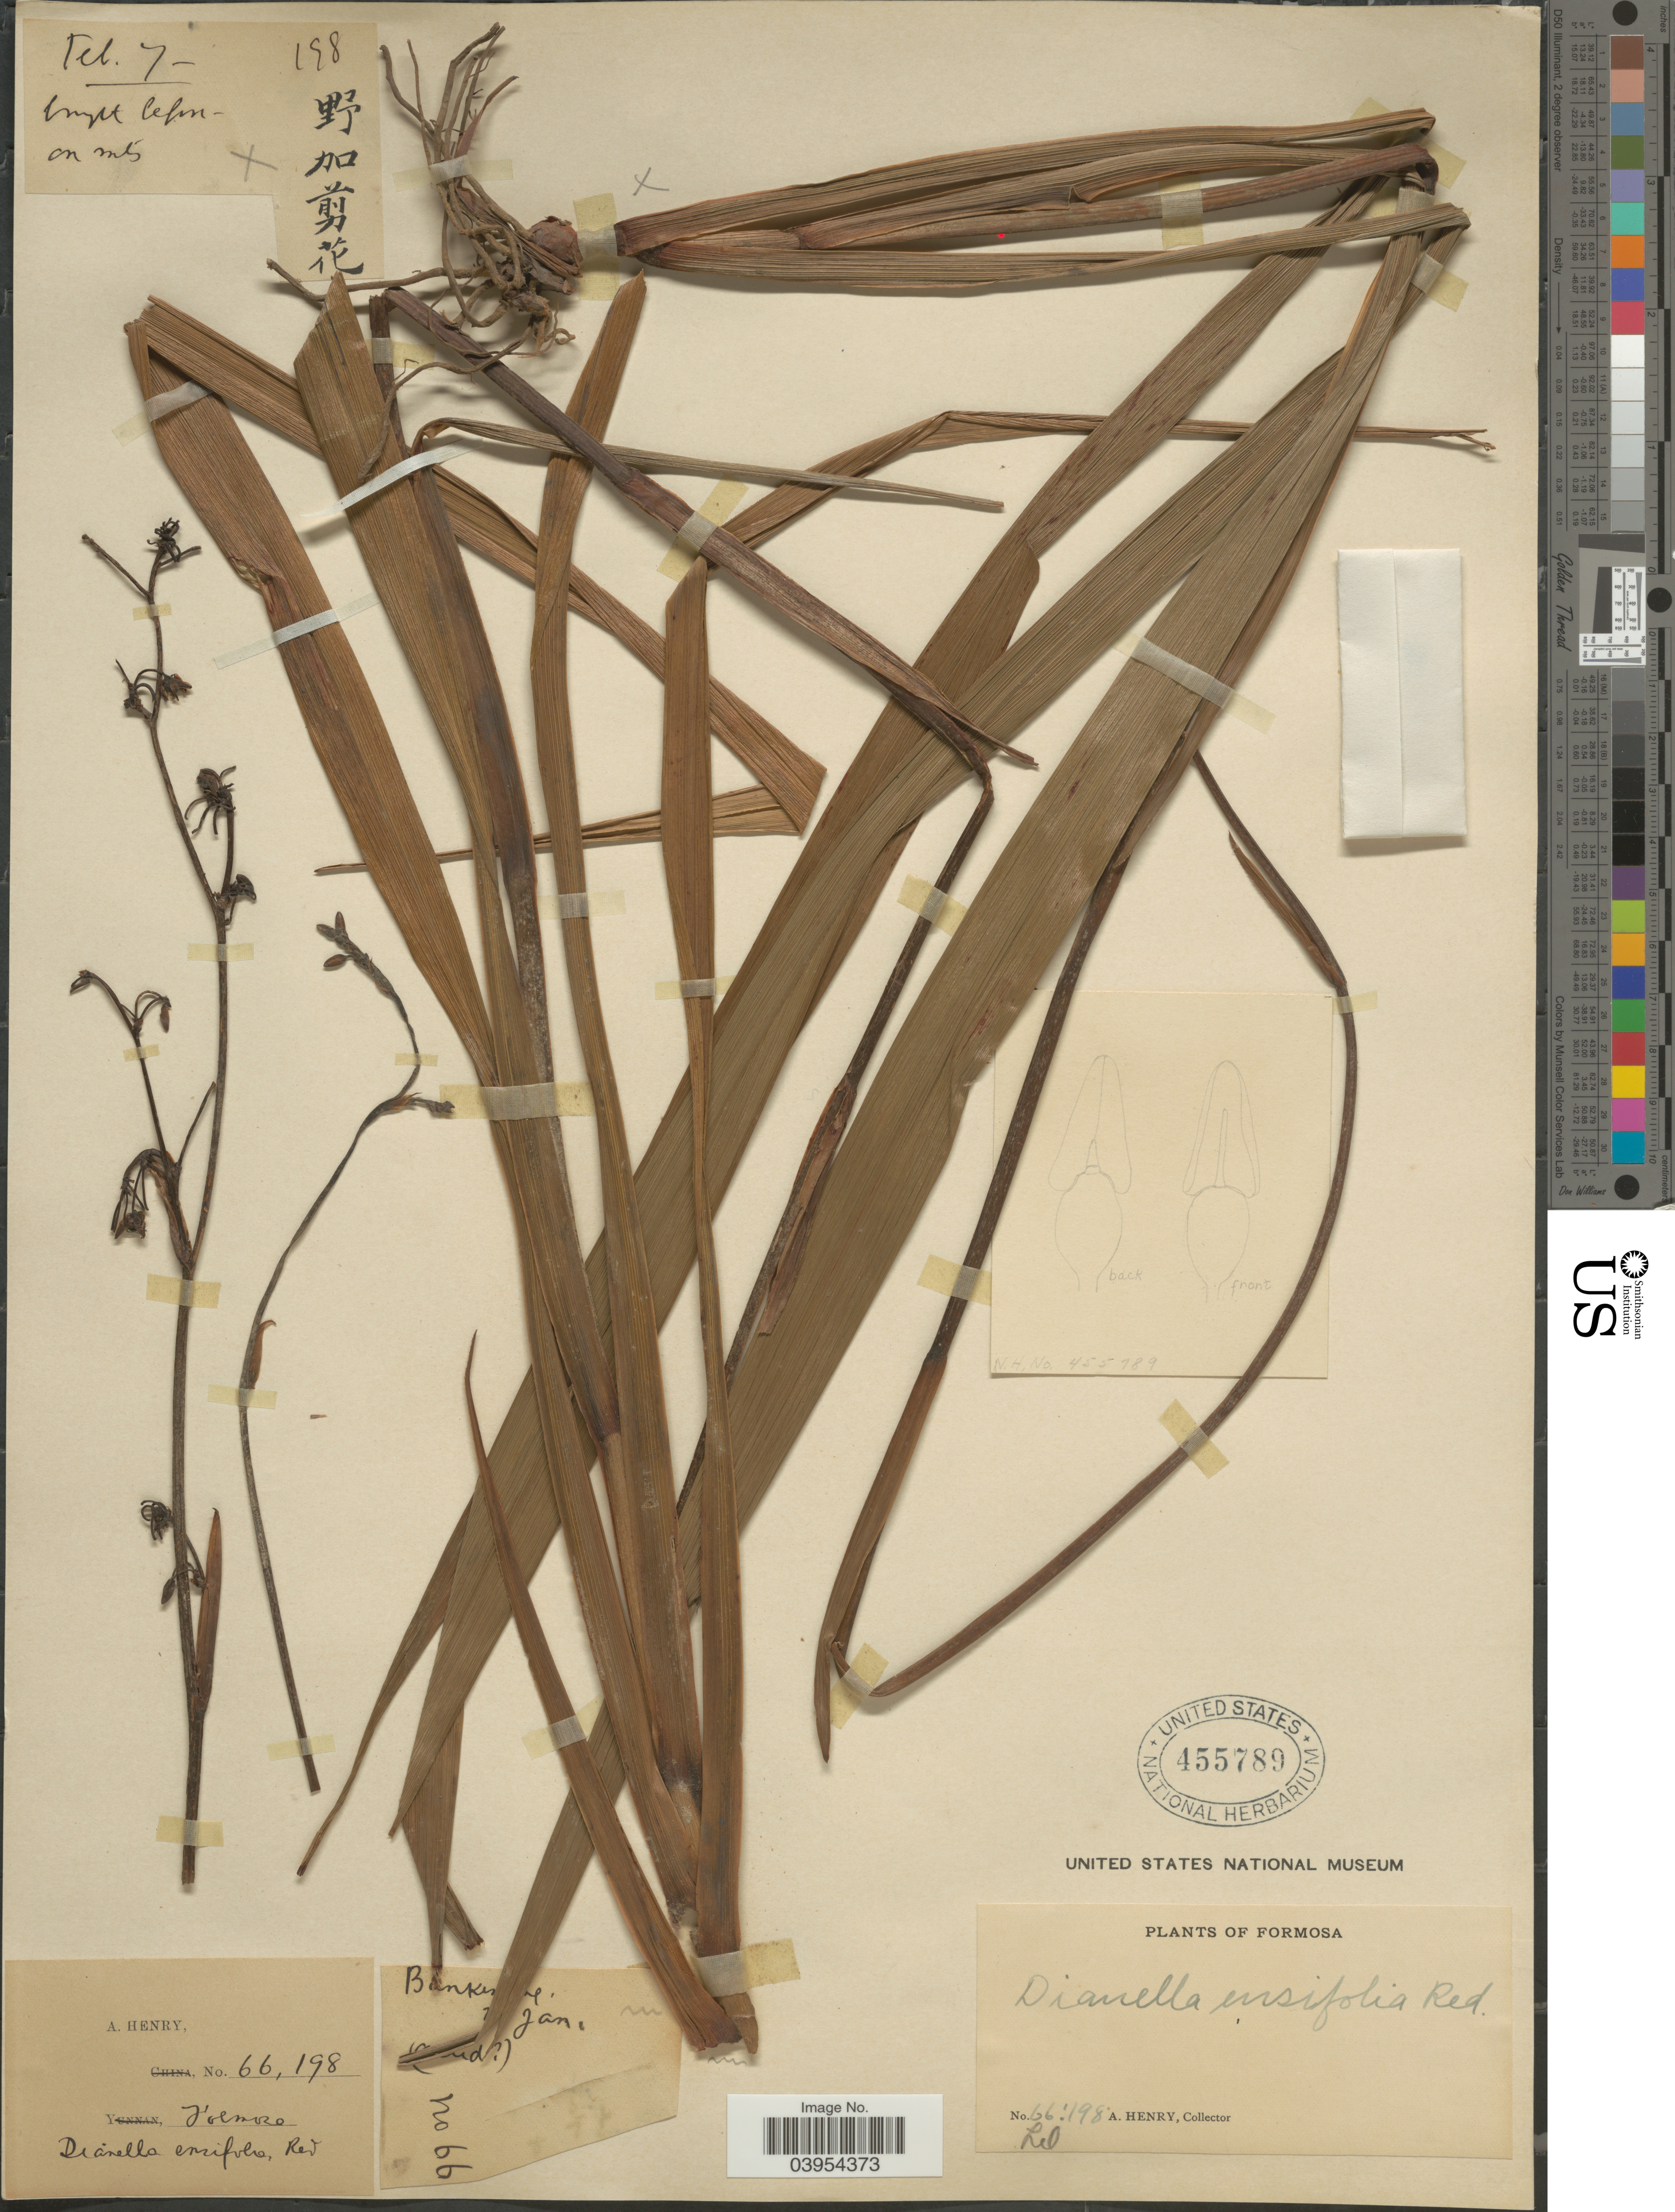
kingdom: Plantae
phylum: Tracheophyta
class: Liliopsida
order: Asparagales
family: Asphodelaceae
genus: Dianella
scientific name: Dianella ensifolia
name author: (L.) DC.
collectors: A. Henry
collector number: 66 / 198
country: Taiwan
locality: Formosa.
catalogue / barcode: US 455789